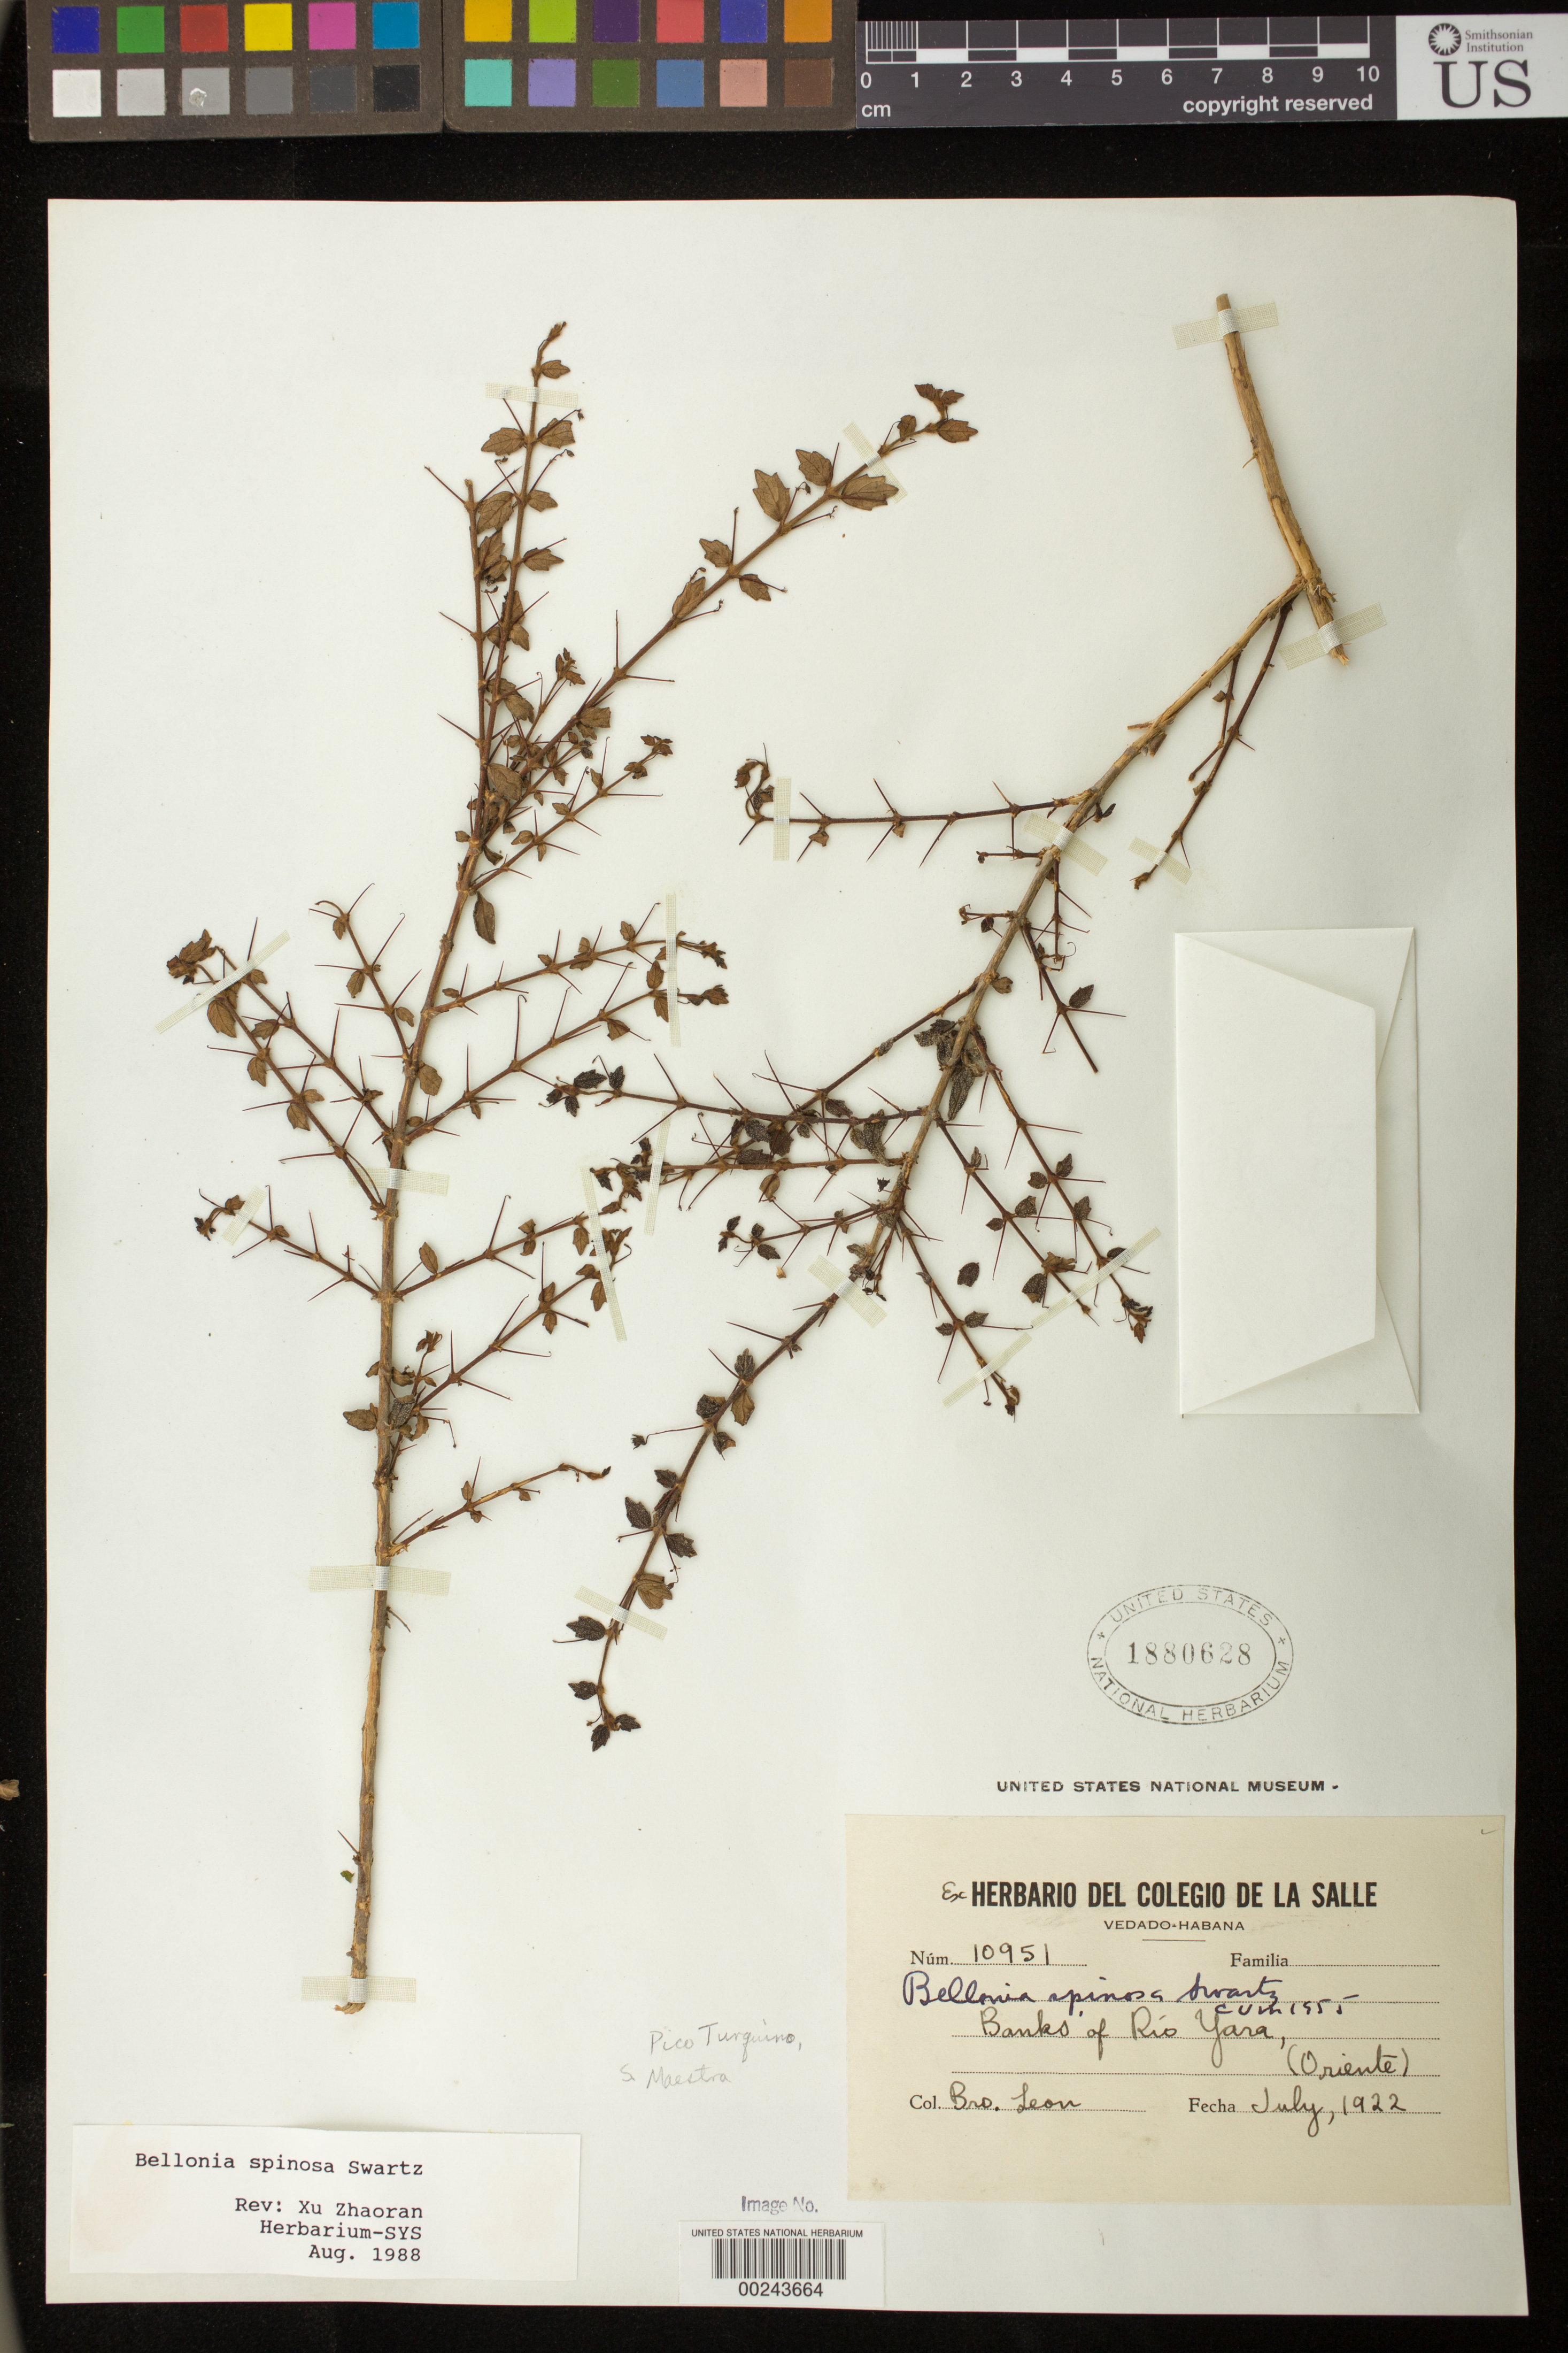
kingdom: Plantae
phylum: Tracheophyta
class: Magnoliopsida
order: Lamiales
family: Gesneriaceae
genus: Bellonia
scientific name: Bellonia spinosa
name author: Sw.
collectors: F. Leon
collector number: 10951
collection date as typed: Jul 1922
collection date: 1922-07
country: Cuba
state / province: Oriente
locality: Banks of Rio Yara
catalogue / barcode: US 1880628